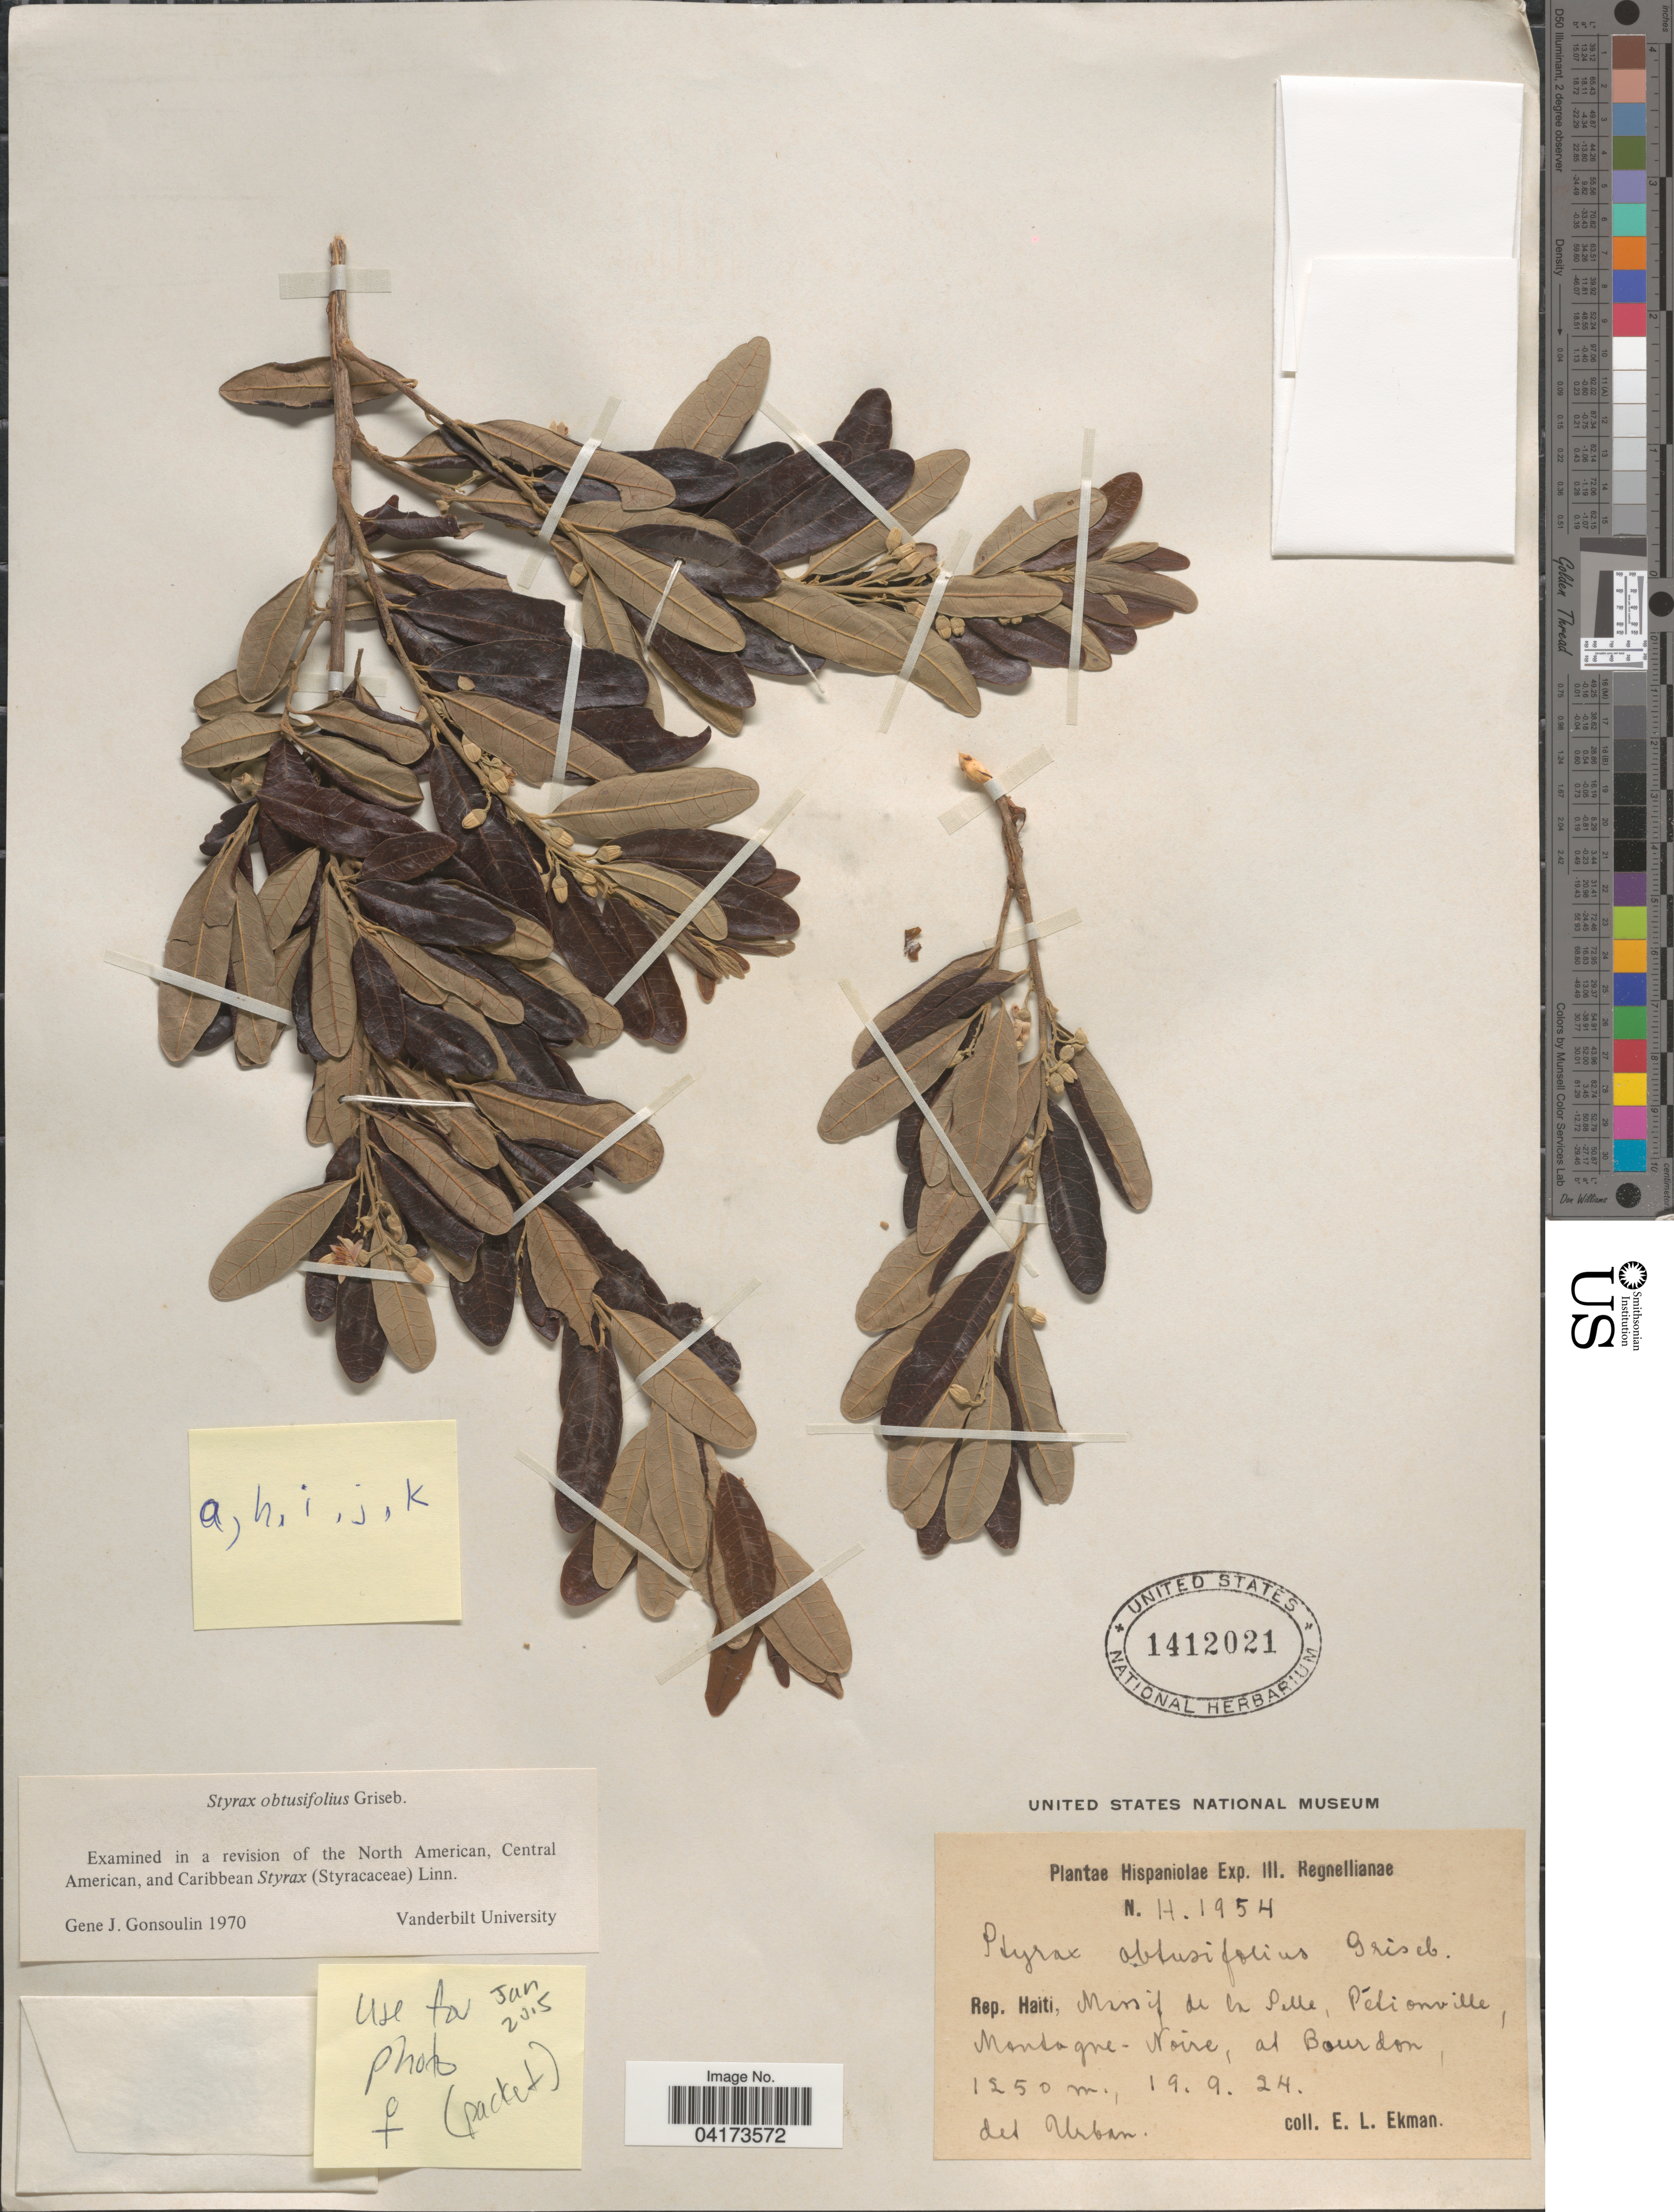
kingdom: Plantae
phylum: Tracheophyta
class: Magnoliopsida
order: Ericales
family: Styracaceae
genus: Styrax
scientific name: Styrax obtusifolius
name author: Griseb.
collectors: E. L. Ekman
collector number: H1954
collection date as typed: Transcribed d/m/y: 19/9/24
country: Haiti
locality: Hispaniolae Exp. III Regnellianae. Rep. Haiti, Massif de la Pelle, Pétionville, Montagne-Noire, at Bourdon.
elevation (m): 1250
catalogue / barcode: US 1412021